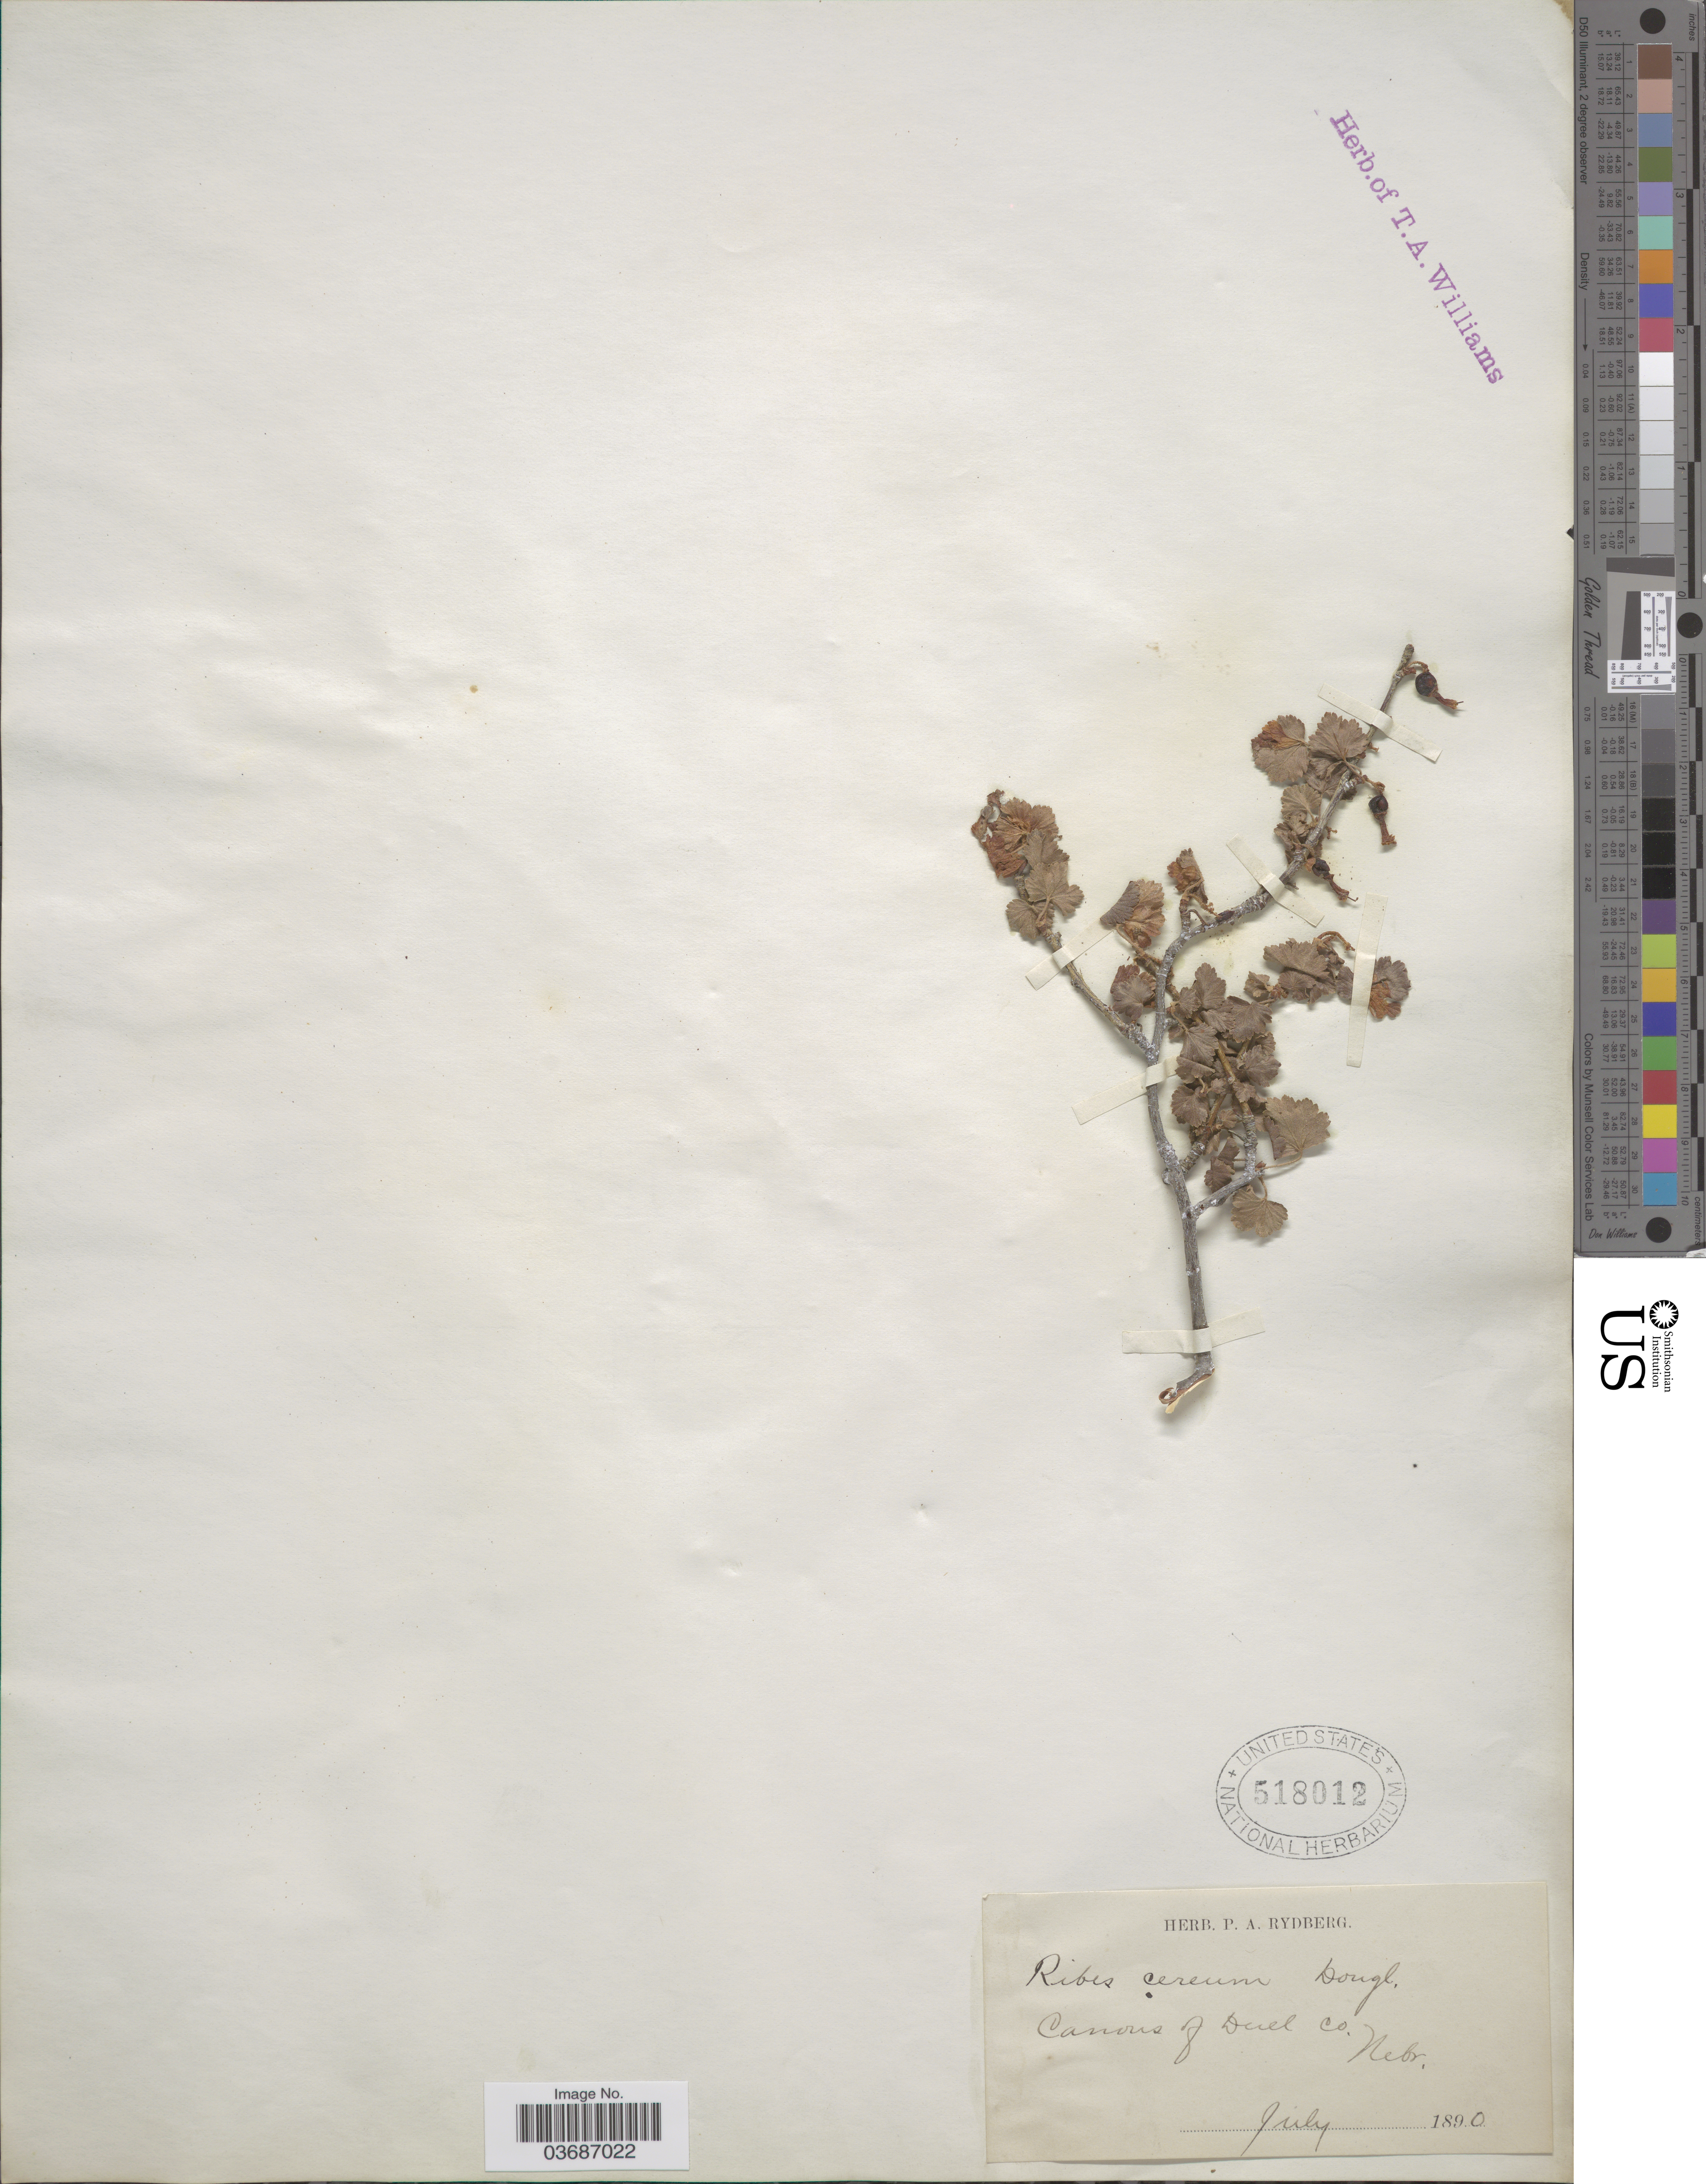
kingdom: Plantae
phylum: Tracheophyta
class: Magnoliopsida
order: Saxifragales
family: Grossulariaceae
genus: Ribes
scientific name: Ribes cereum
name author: Douglas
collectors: ex herb. P. A. Rydberg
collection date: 1890-07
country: United States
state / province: Nebraska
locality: Canons of Dull Co.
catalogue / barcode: US 518012